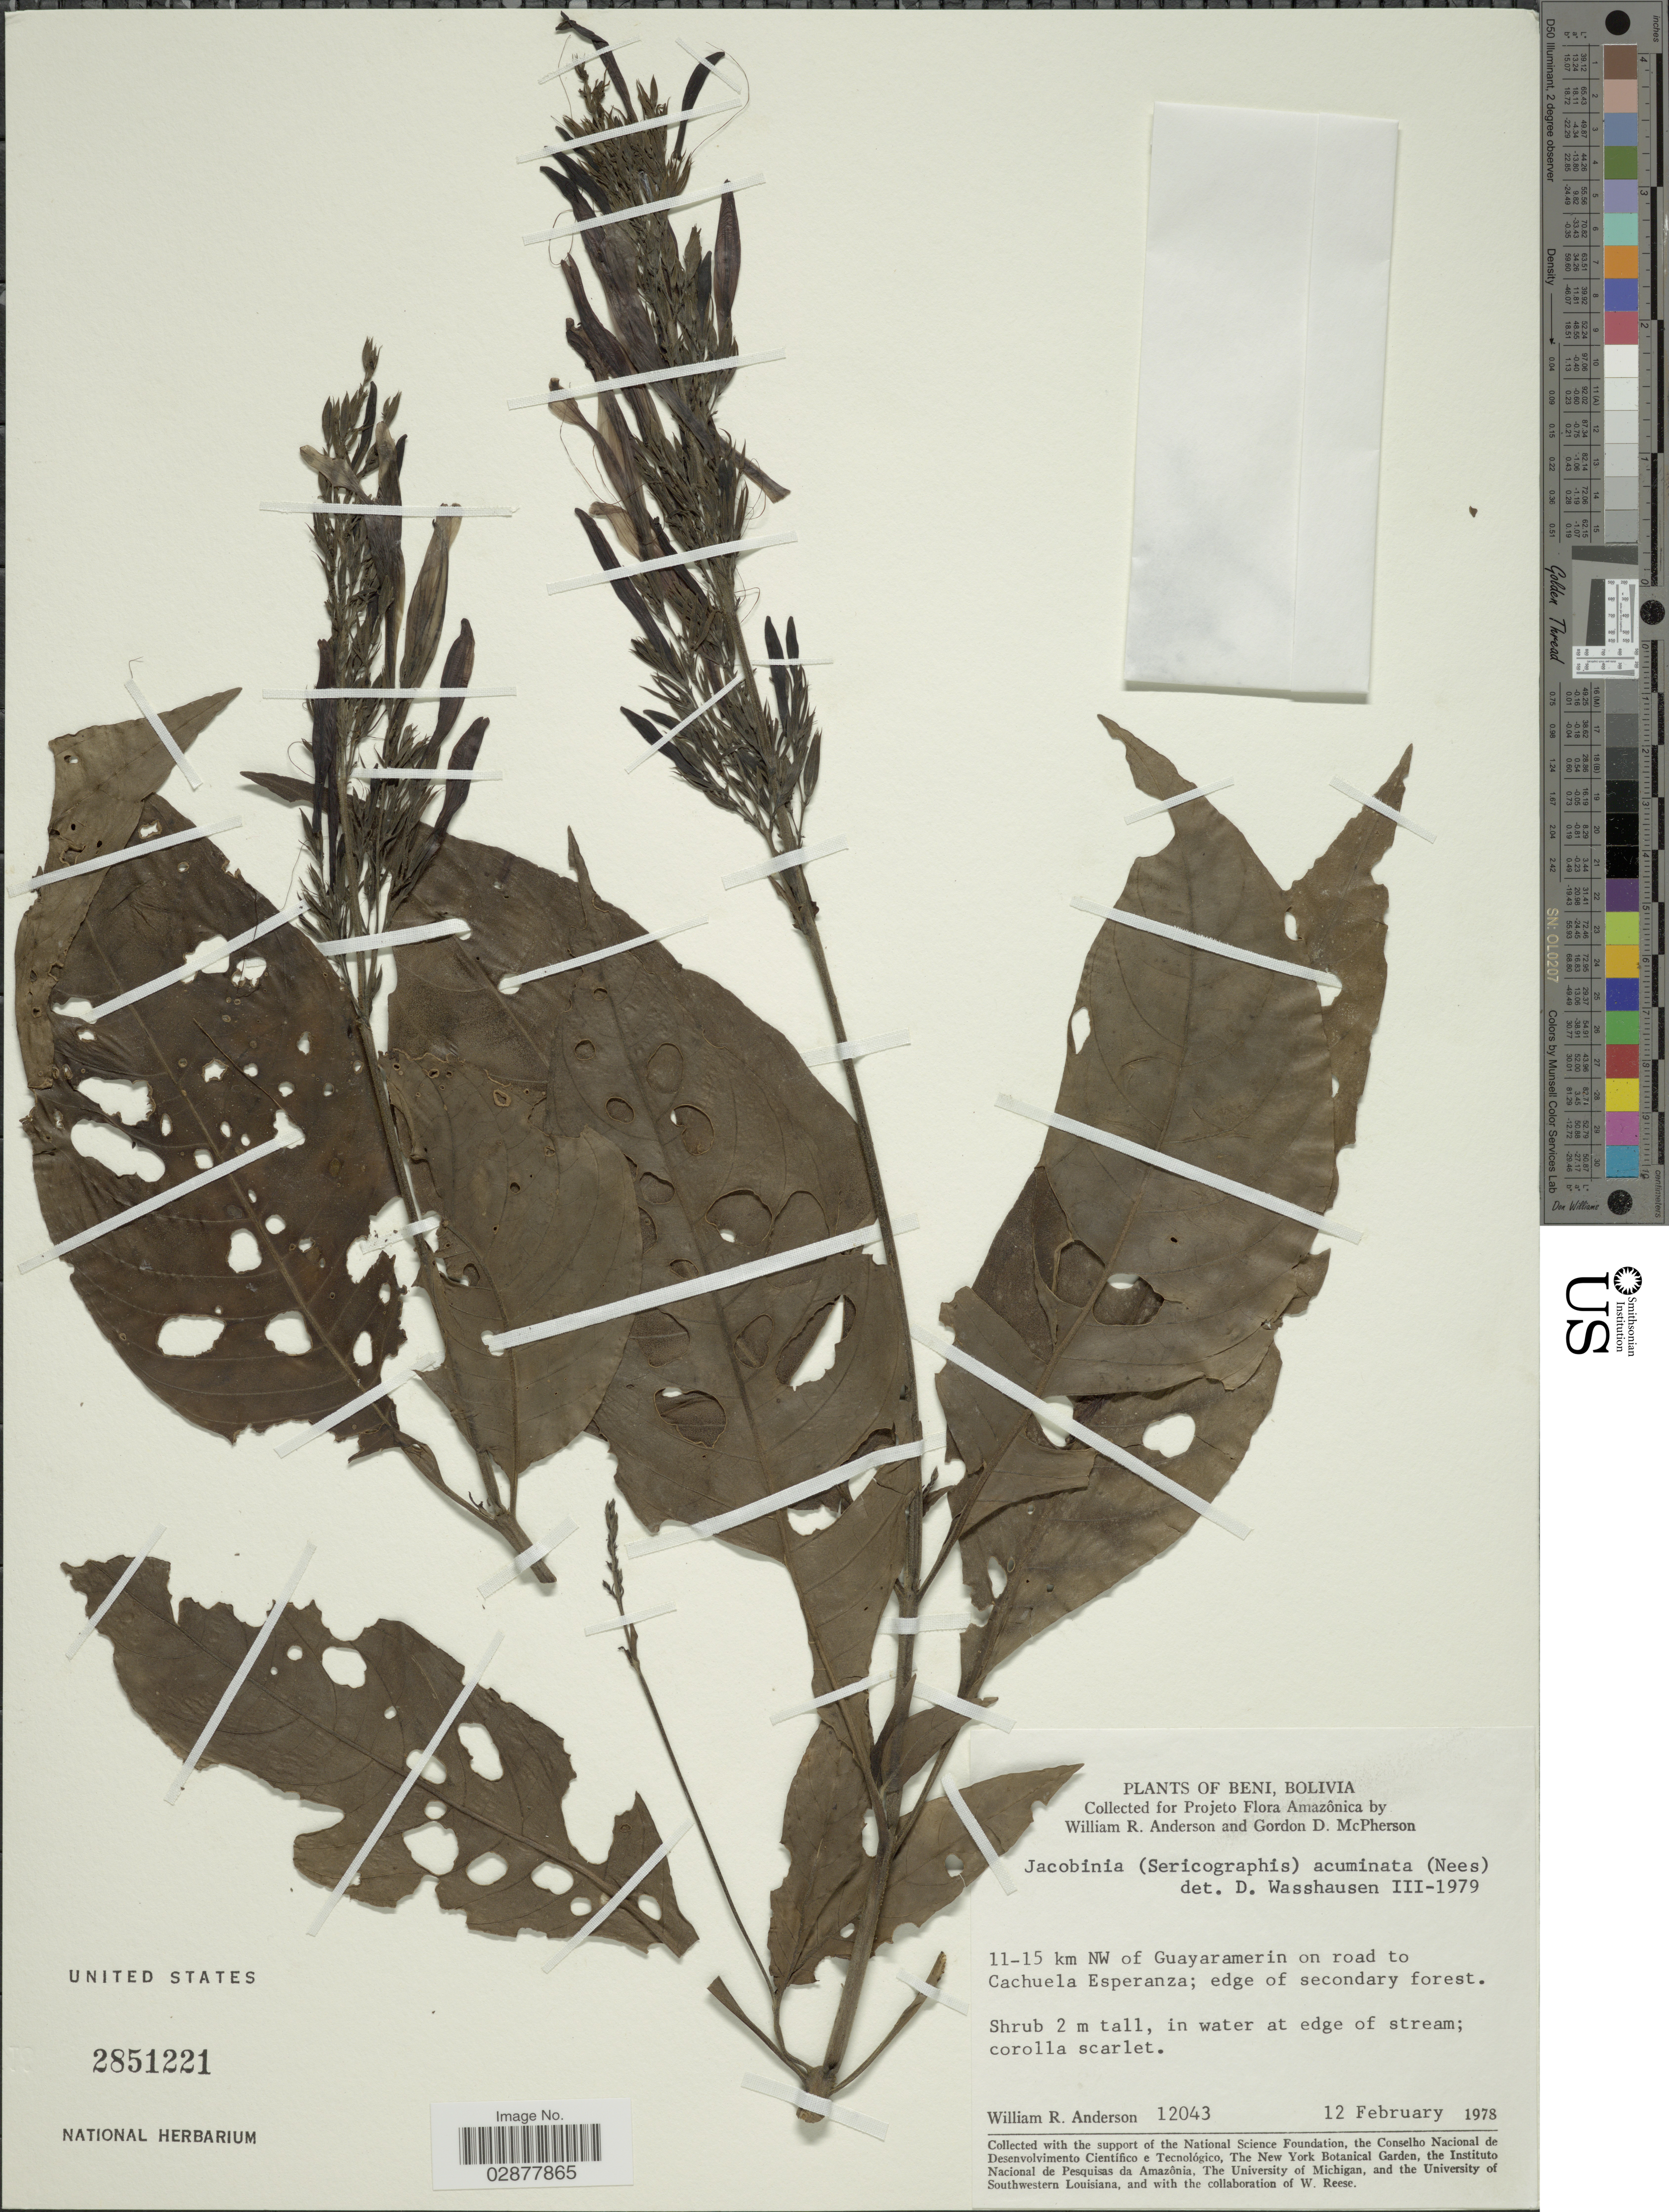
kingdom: Plantae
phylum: Tracheophyta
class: Magnoliopsida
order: Lamiales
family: Acanthaceae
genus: Justicia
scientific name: Justicia calycina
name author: (Nees) V.A.W. Graham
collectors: W. R. Anderson & G. D. McPherson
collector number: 12043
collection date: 1978-02-12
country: Bolivia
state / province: Beni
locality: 11-15 km NW of Guayaramerin on road to Cachuela Esperanza.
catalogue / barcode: US 2851221